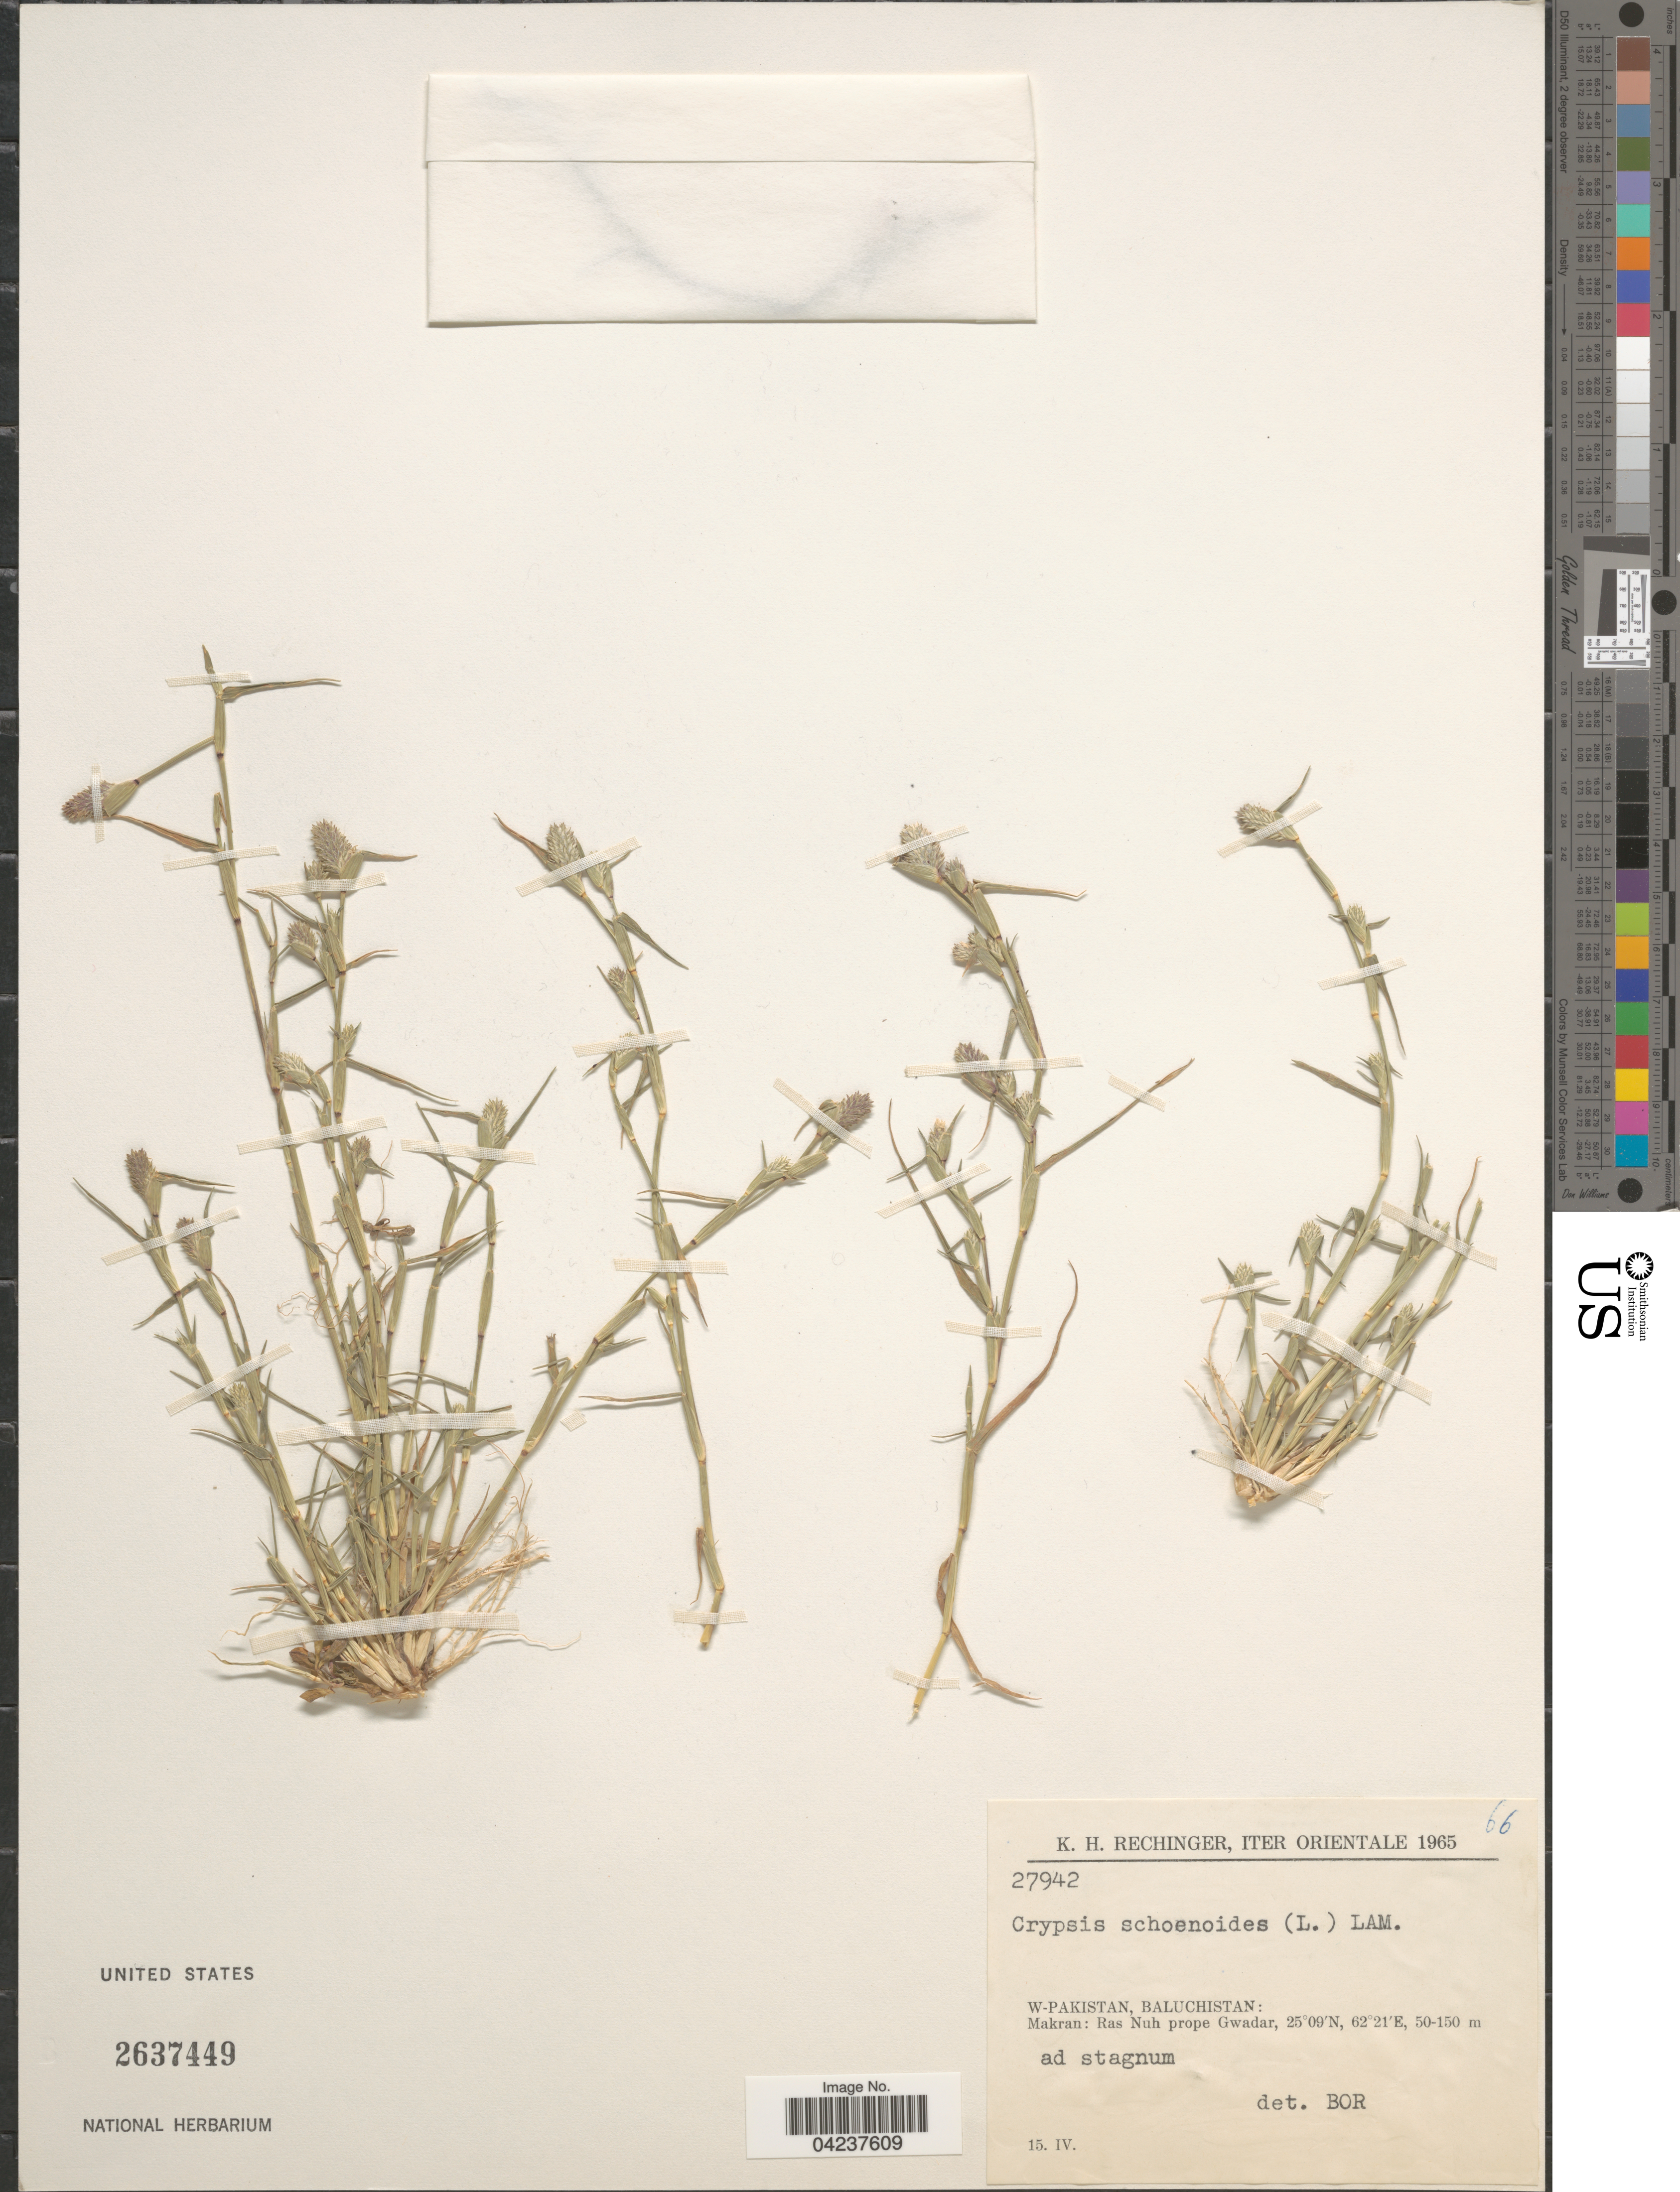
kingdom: Plantae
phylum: Tracheophyta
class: Liliopsida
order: Poales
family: Poaceae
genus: Chrysopogon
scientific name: Chrysopogon fallax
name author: S.T. Blake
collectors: K. H. Rechinger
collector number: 27942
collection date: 1965-04-15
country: Pakistan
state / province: Balochistan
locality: Iter Orientale 1965. W-Pakistan, Baluchistan: Makran: Ras Nuh prope Gwadar.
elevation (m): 50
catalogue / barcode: US 2637449